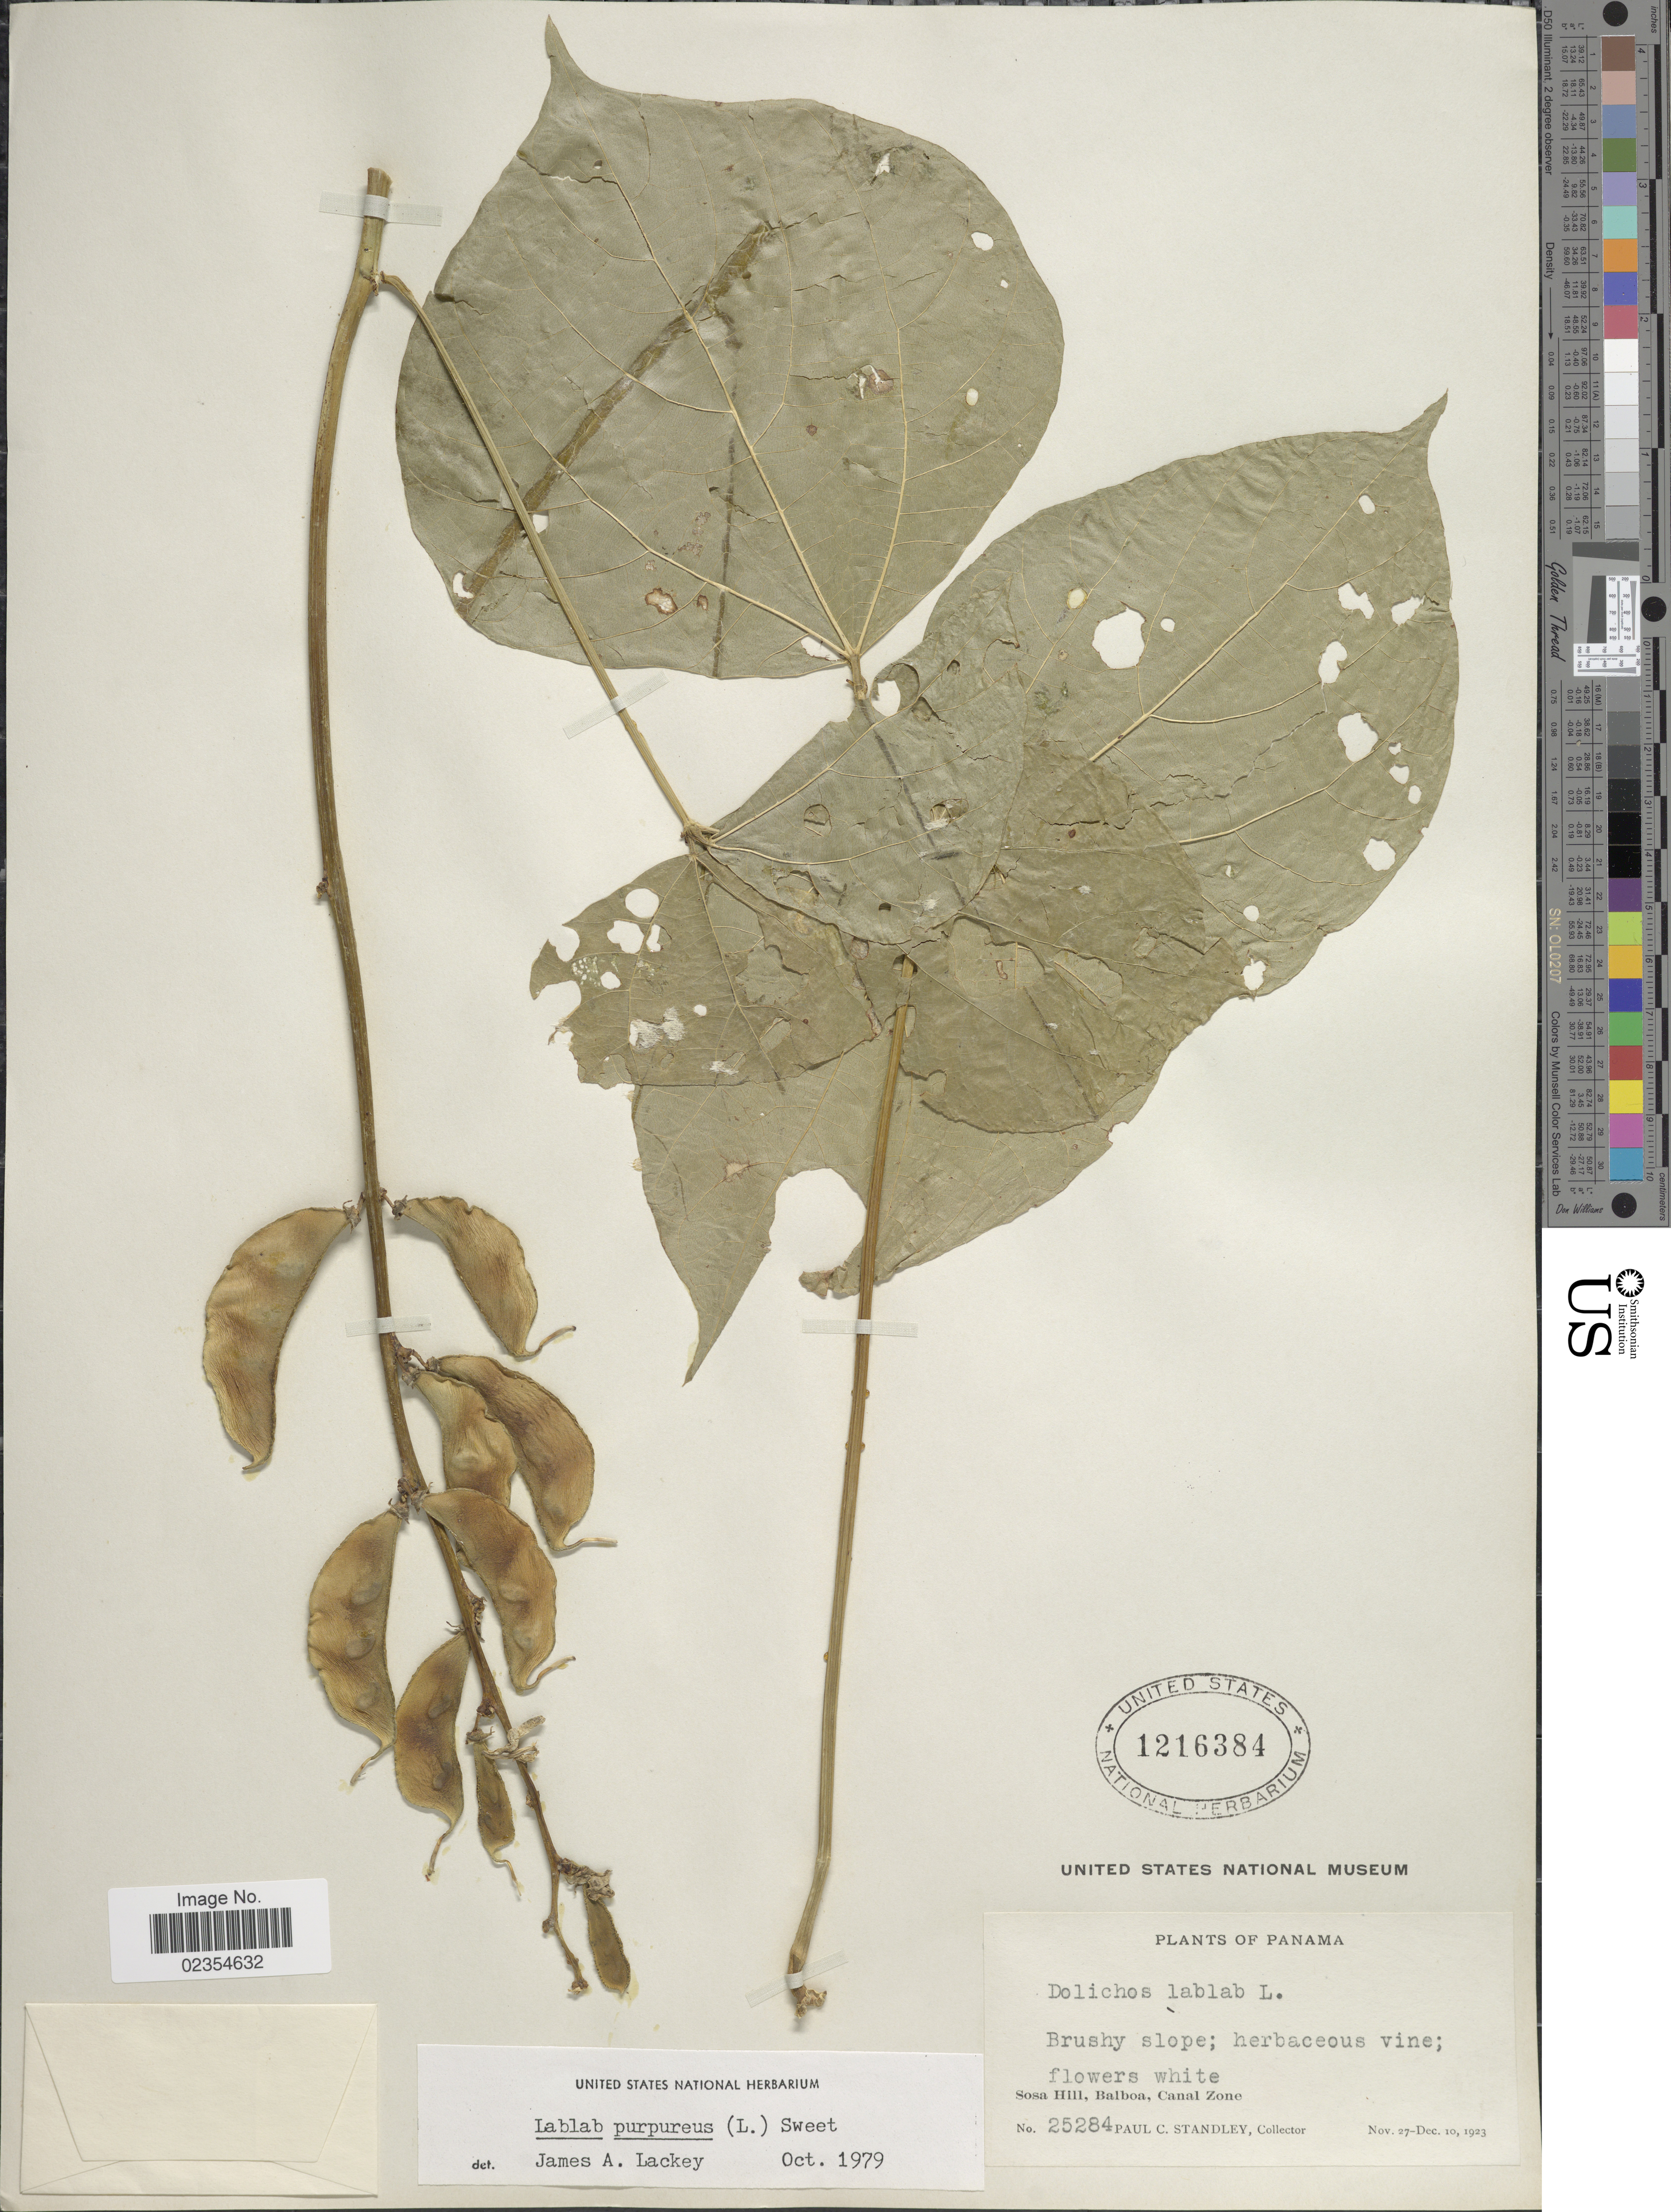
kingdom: Plantae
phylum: Tracheophyta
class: Magnoliopsida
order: Fabales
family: Fabaceae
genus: Lablab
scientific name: Lablab purpureus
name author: (L.) Sweet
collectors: P. C. Standley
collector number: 25284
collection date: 1923-11-27/1923-12-10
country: Panama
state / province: Colón / Panamá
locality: Sosa Hill, Balboa, Canal Zone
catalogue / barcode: US 1216384